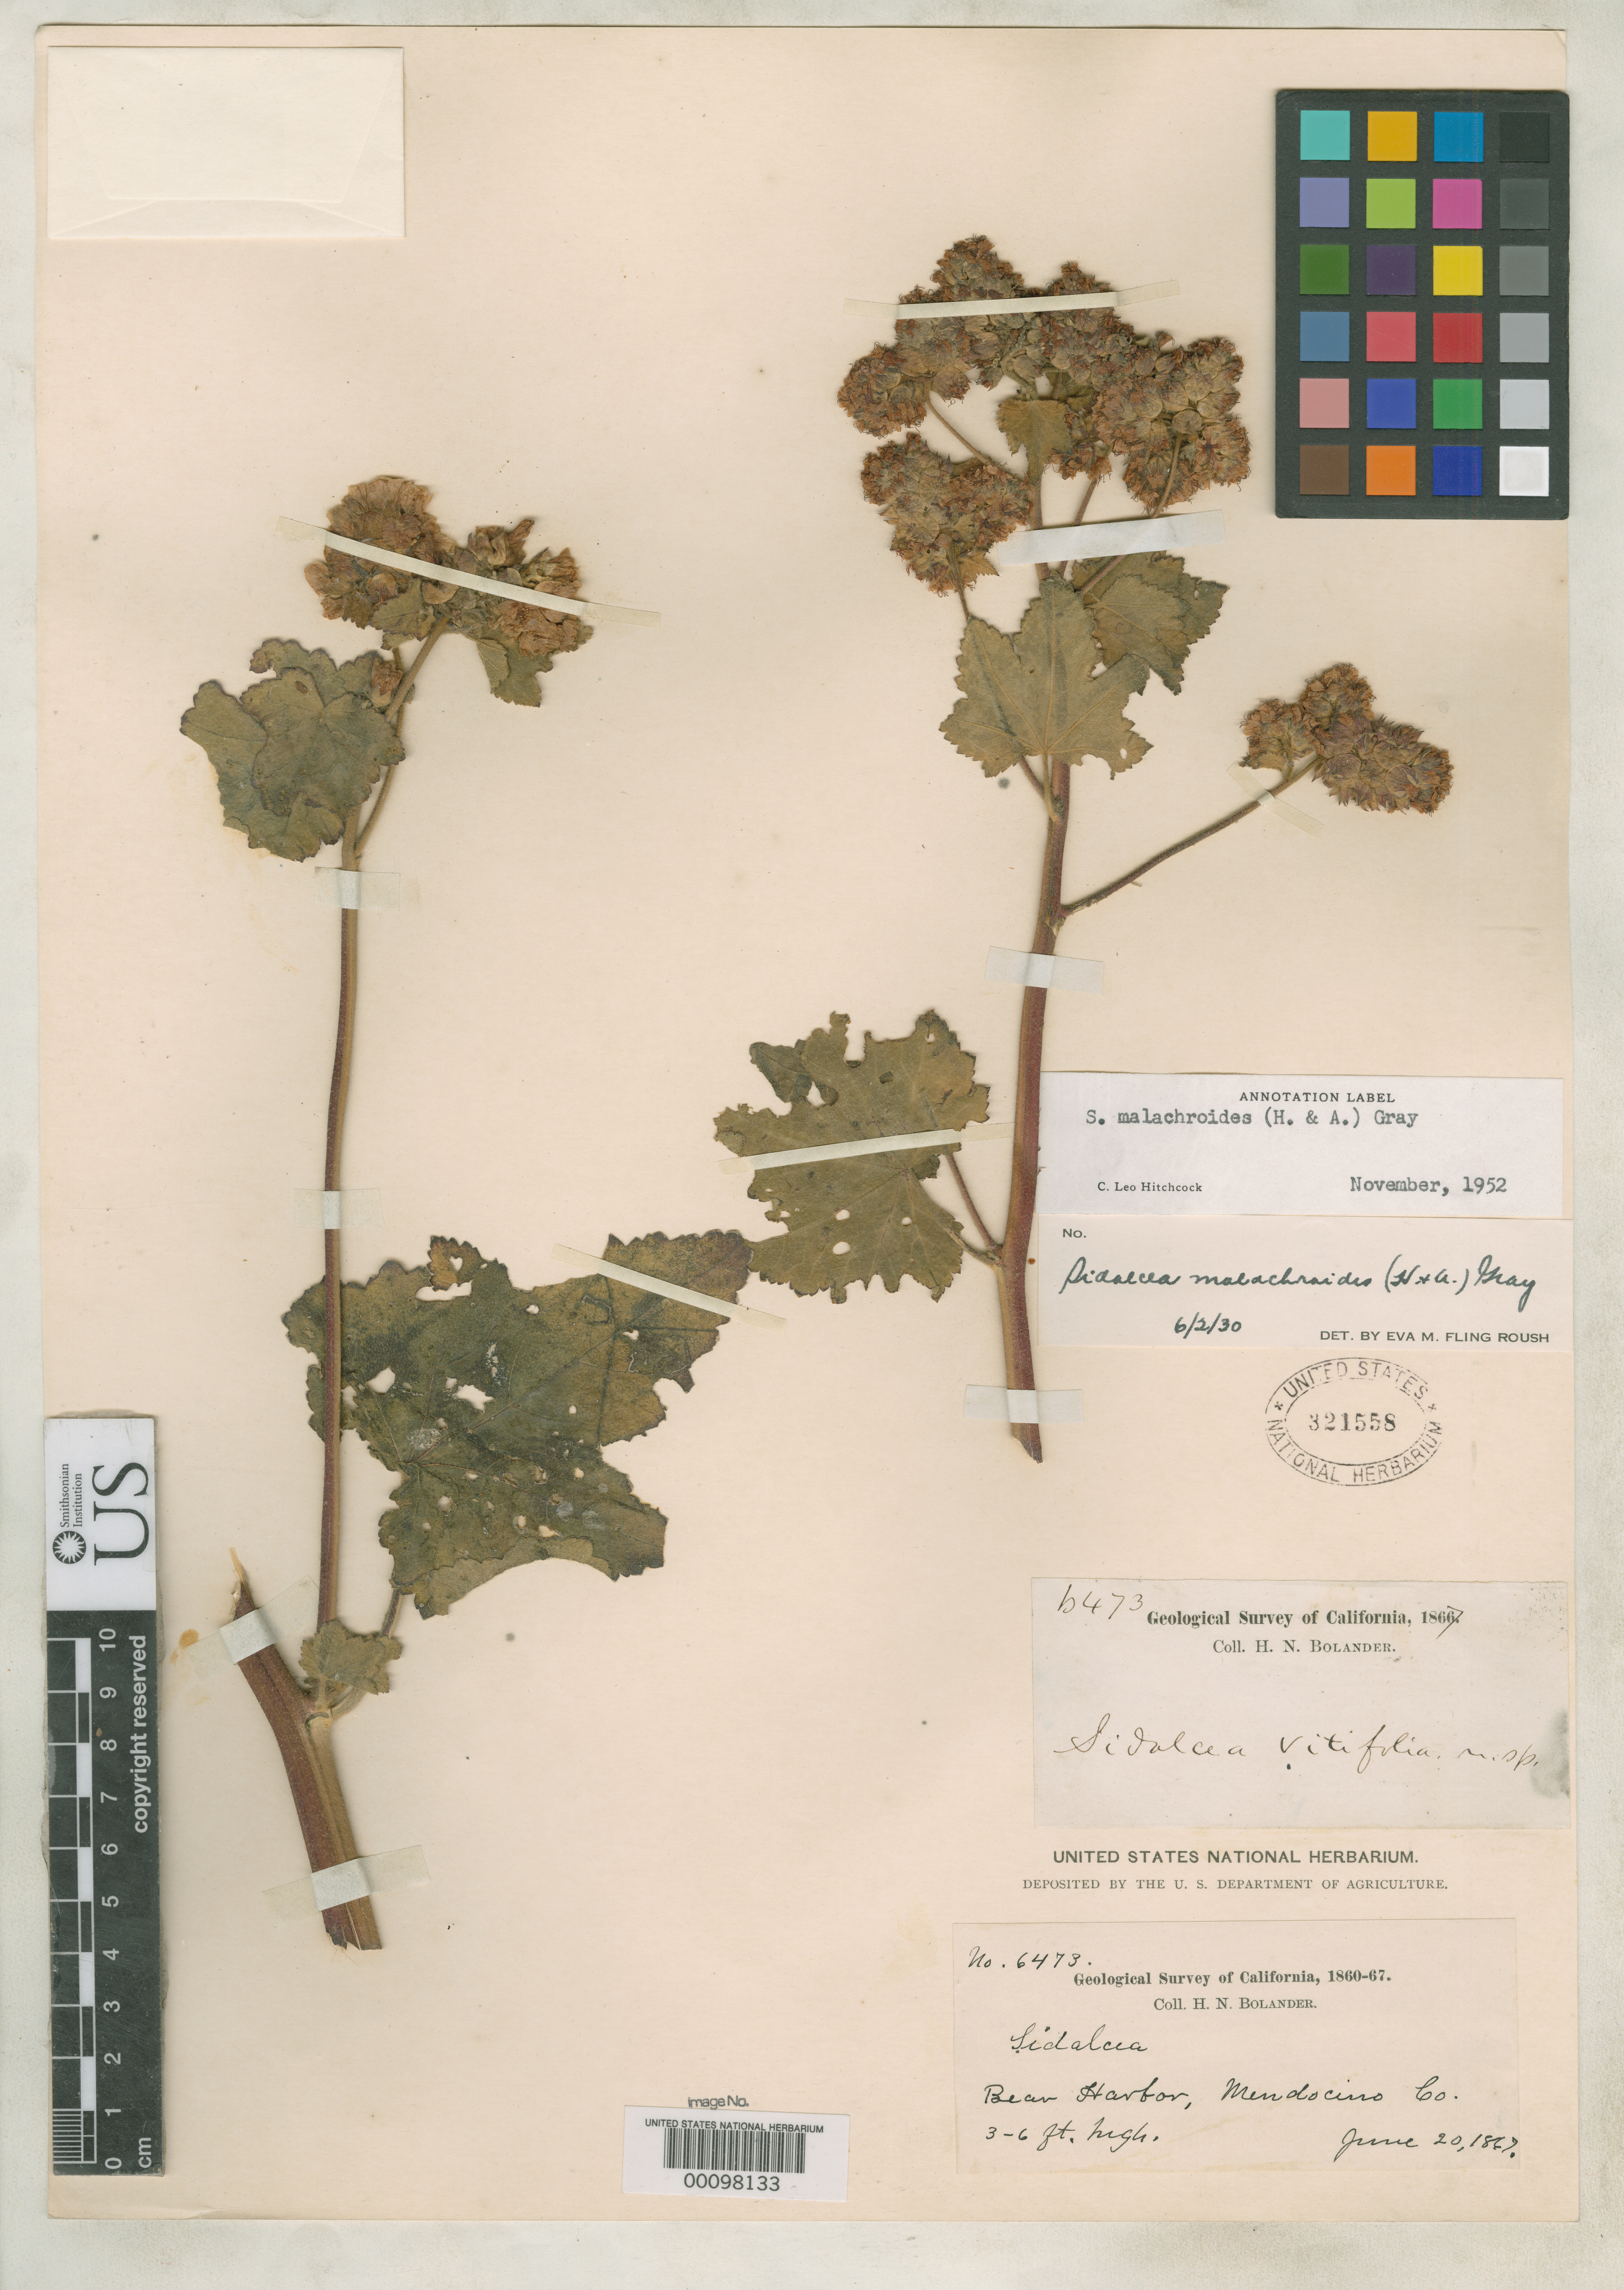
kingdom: Plantae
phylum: Tracheophyta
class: Magnoliopsida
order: Malvales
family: Malvaceae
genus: Sidalcea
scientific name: Sidalcea vitifolia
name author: A. Gray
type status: Type Collection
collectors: H. Bolander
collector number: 6473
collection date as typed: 20 Jun 1867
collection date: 1867-06-20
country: United States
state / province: California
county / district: Mendocino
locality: Bear Harbor.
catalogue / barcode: US 321558